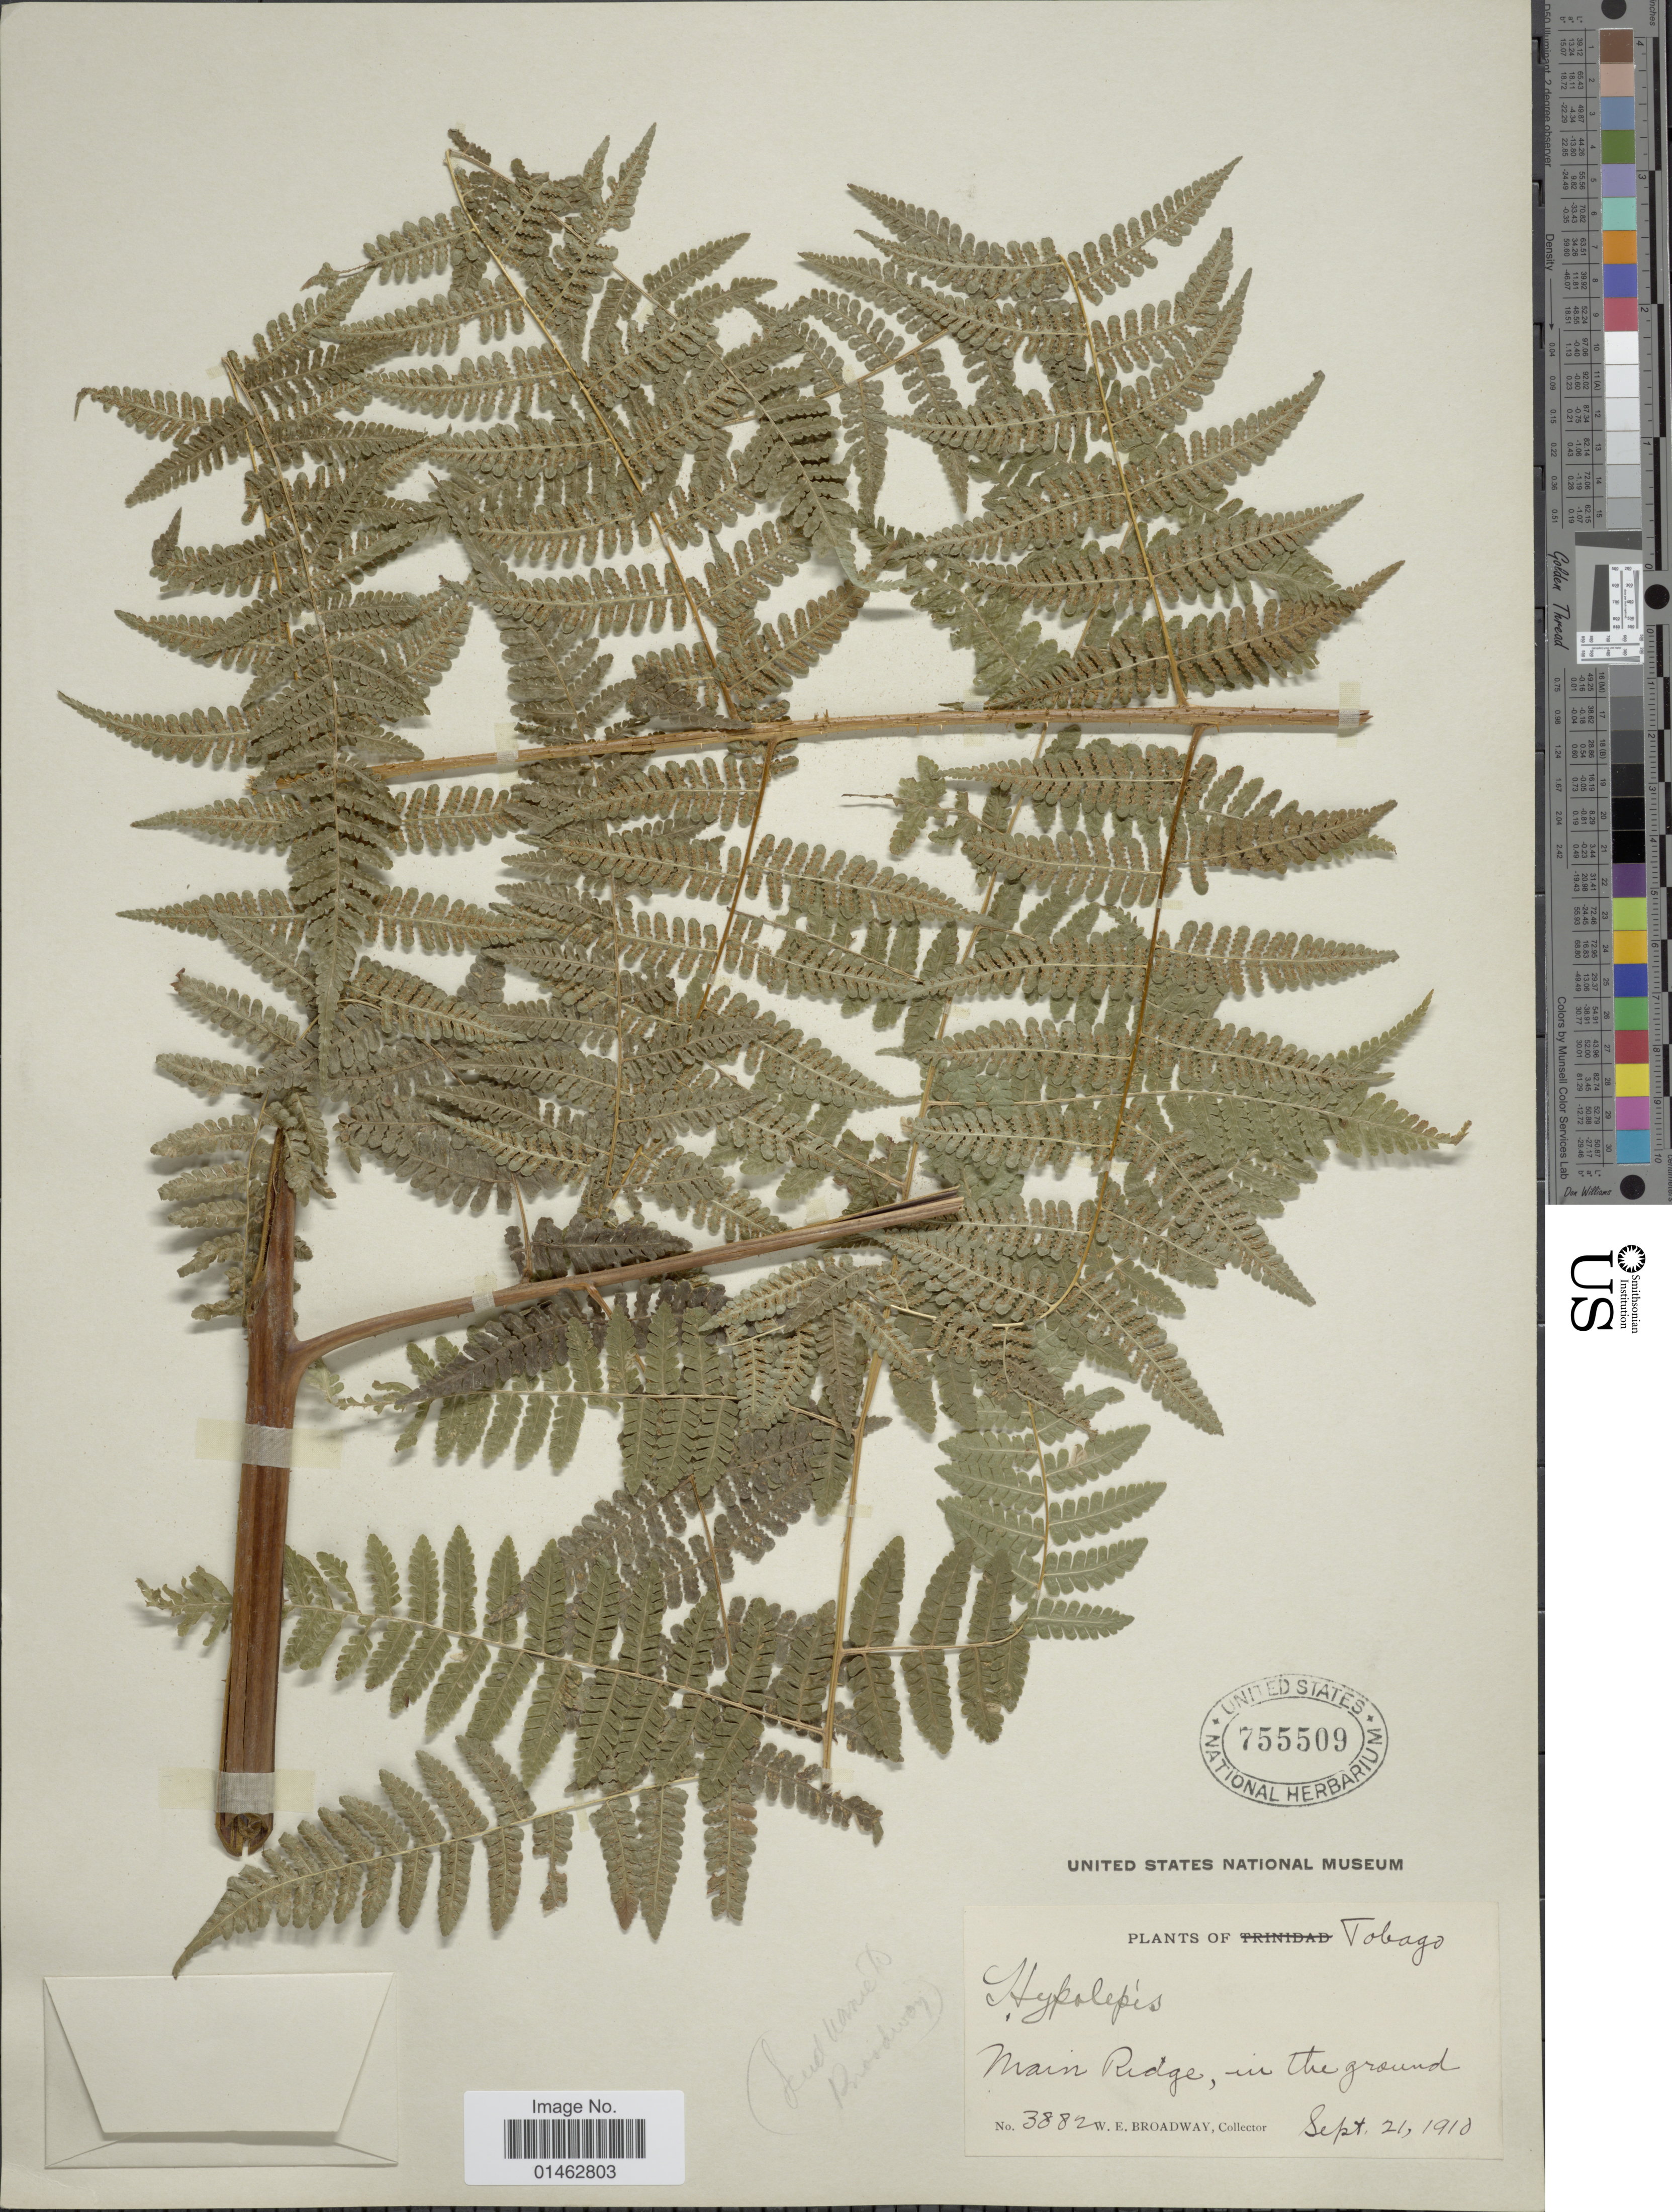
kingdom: Plantae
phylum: Tracheophyta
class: Polypodiopsida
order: Polypodiales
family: Dennstaedtiaceae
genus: Hypolepis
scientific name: Hypolepis repens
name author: (L.) C. Presl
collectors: W. E. Broadway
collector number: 3882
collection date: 1910-09-21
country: Trinidad and Tobago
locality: Tobago, main Ridge, in the ground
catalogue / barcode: US 755509